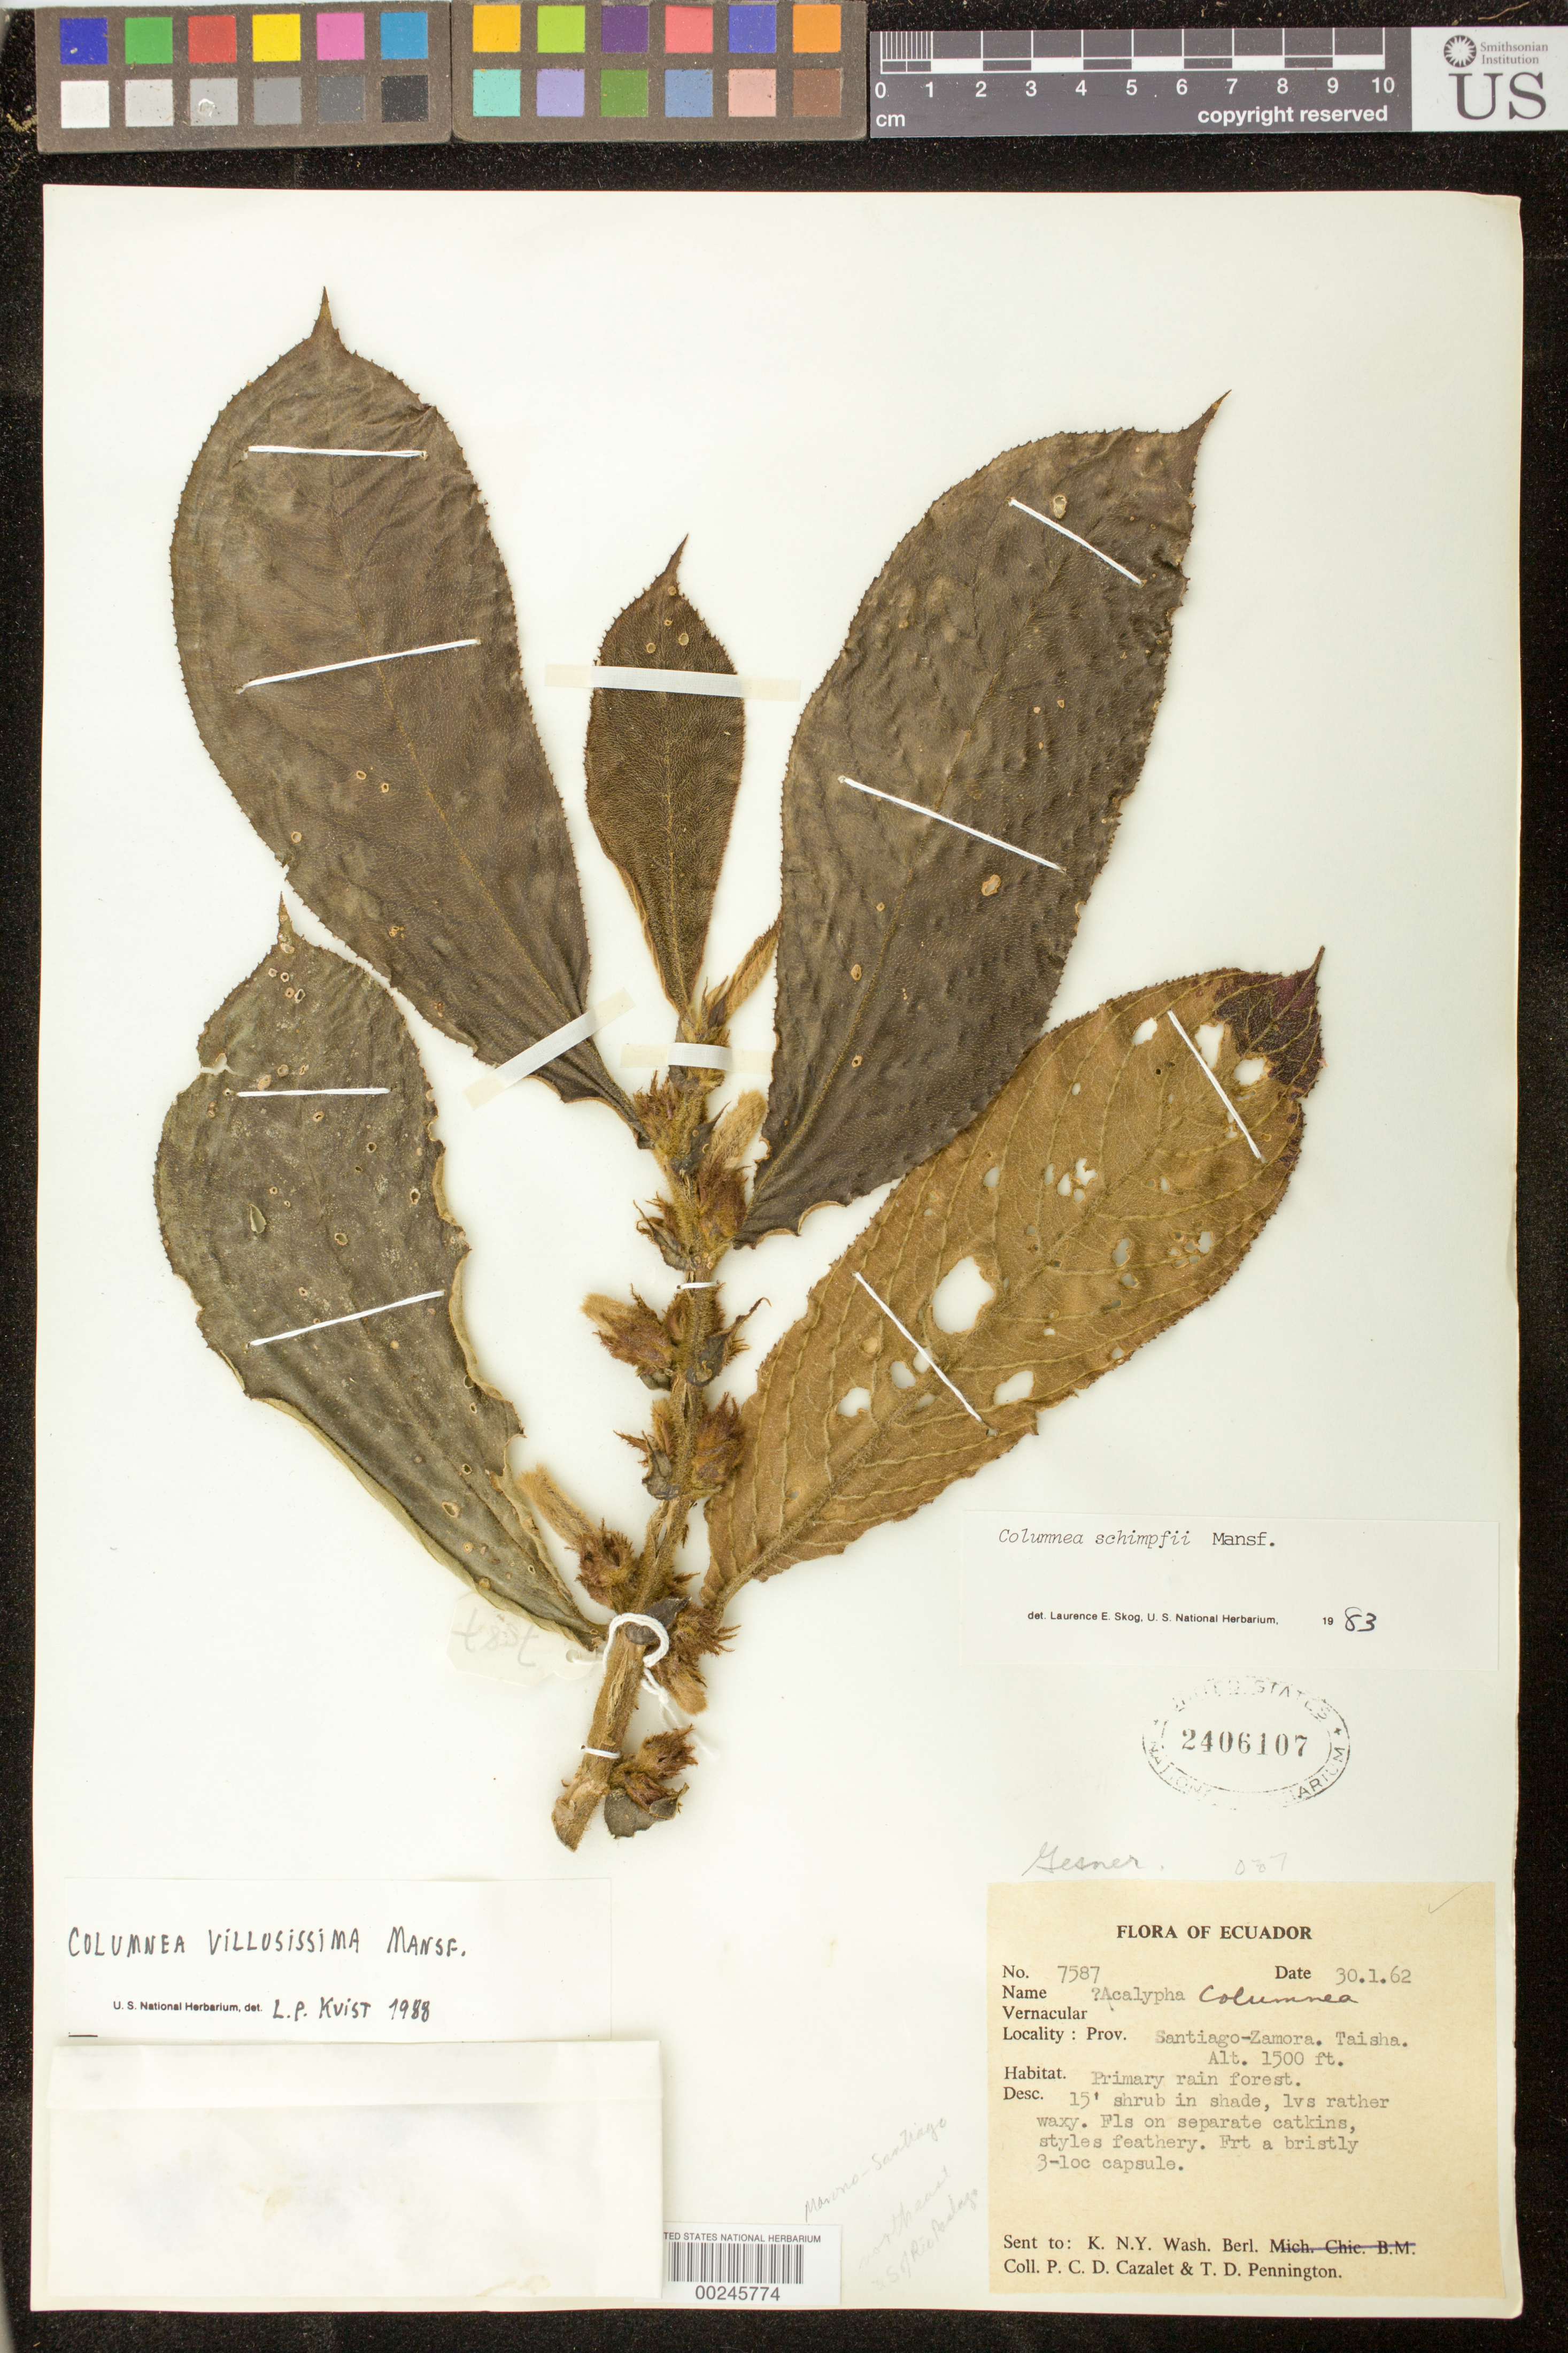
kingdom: Plantae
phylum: Tracheophyta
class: Magnoliopsida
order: Lamiales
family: Gesneriaceae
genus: Columnea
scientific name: Columnea villosissima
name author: Mansf.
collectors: P. C. D. Cazalet & T. D. Pennington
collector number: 7587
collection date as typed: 30 Jan 1962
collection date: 1962-01-30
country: Ecuador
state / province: Morona-Santiago / Zamora-Chinchipe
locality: Taisha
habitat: Primary rain forest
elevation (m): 457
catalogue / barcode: US 2406107